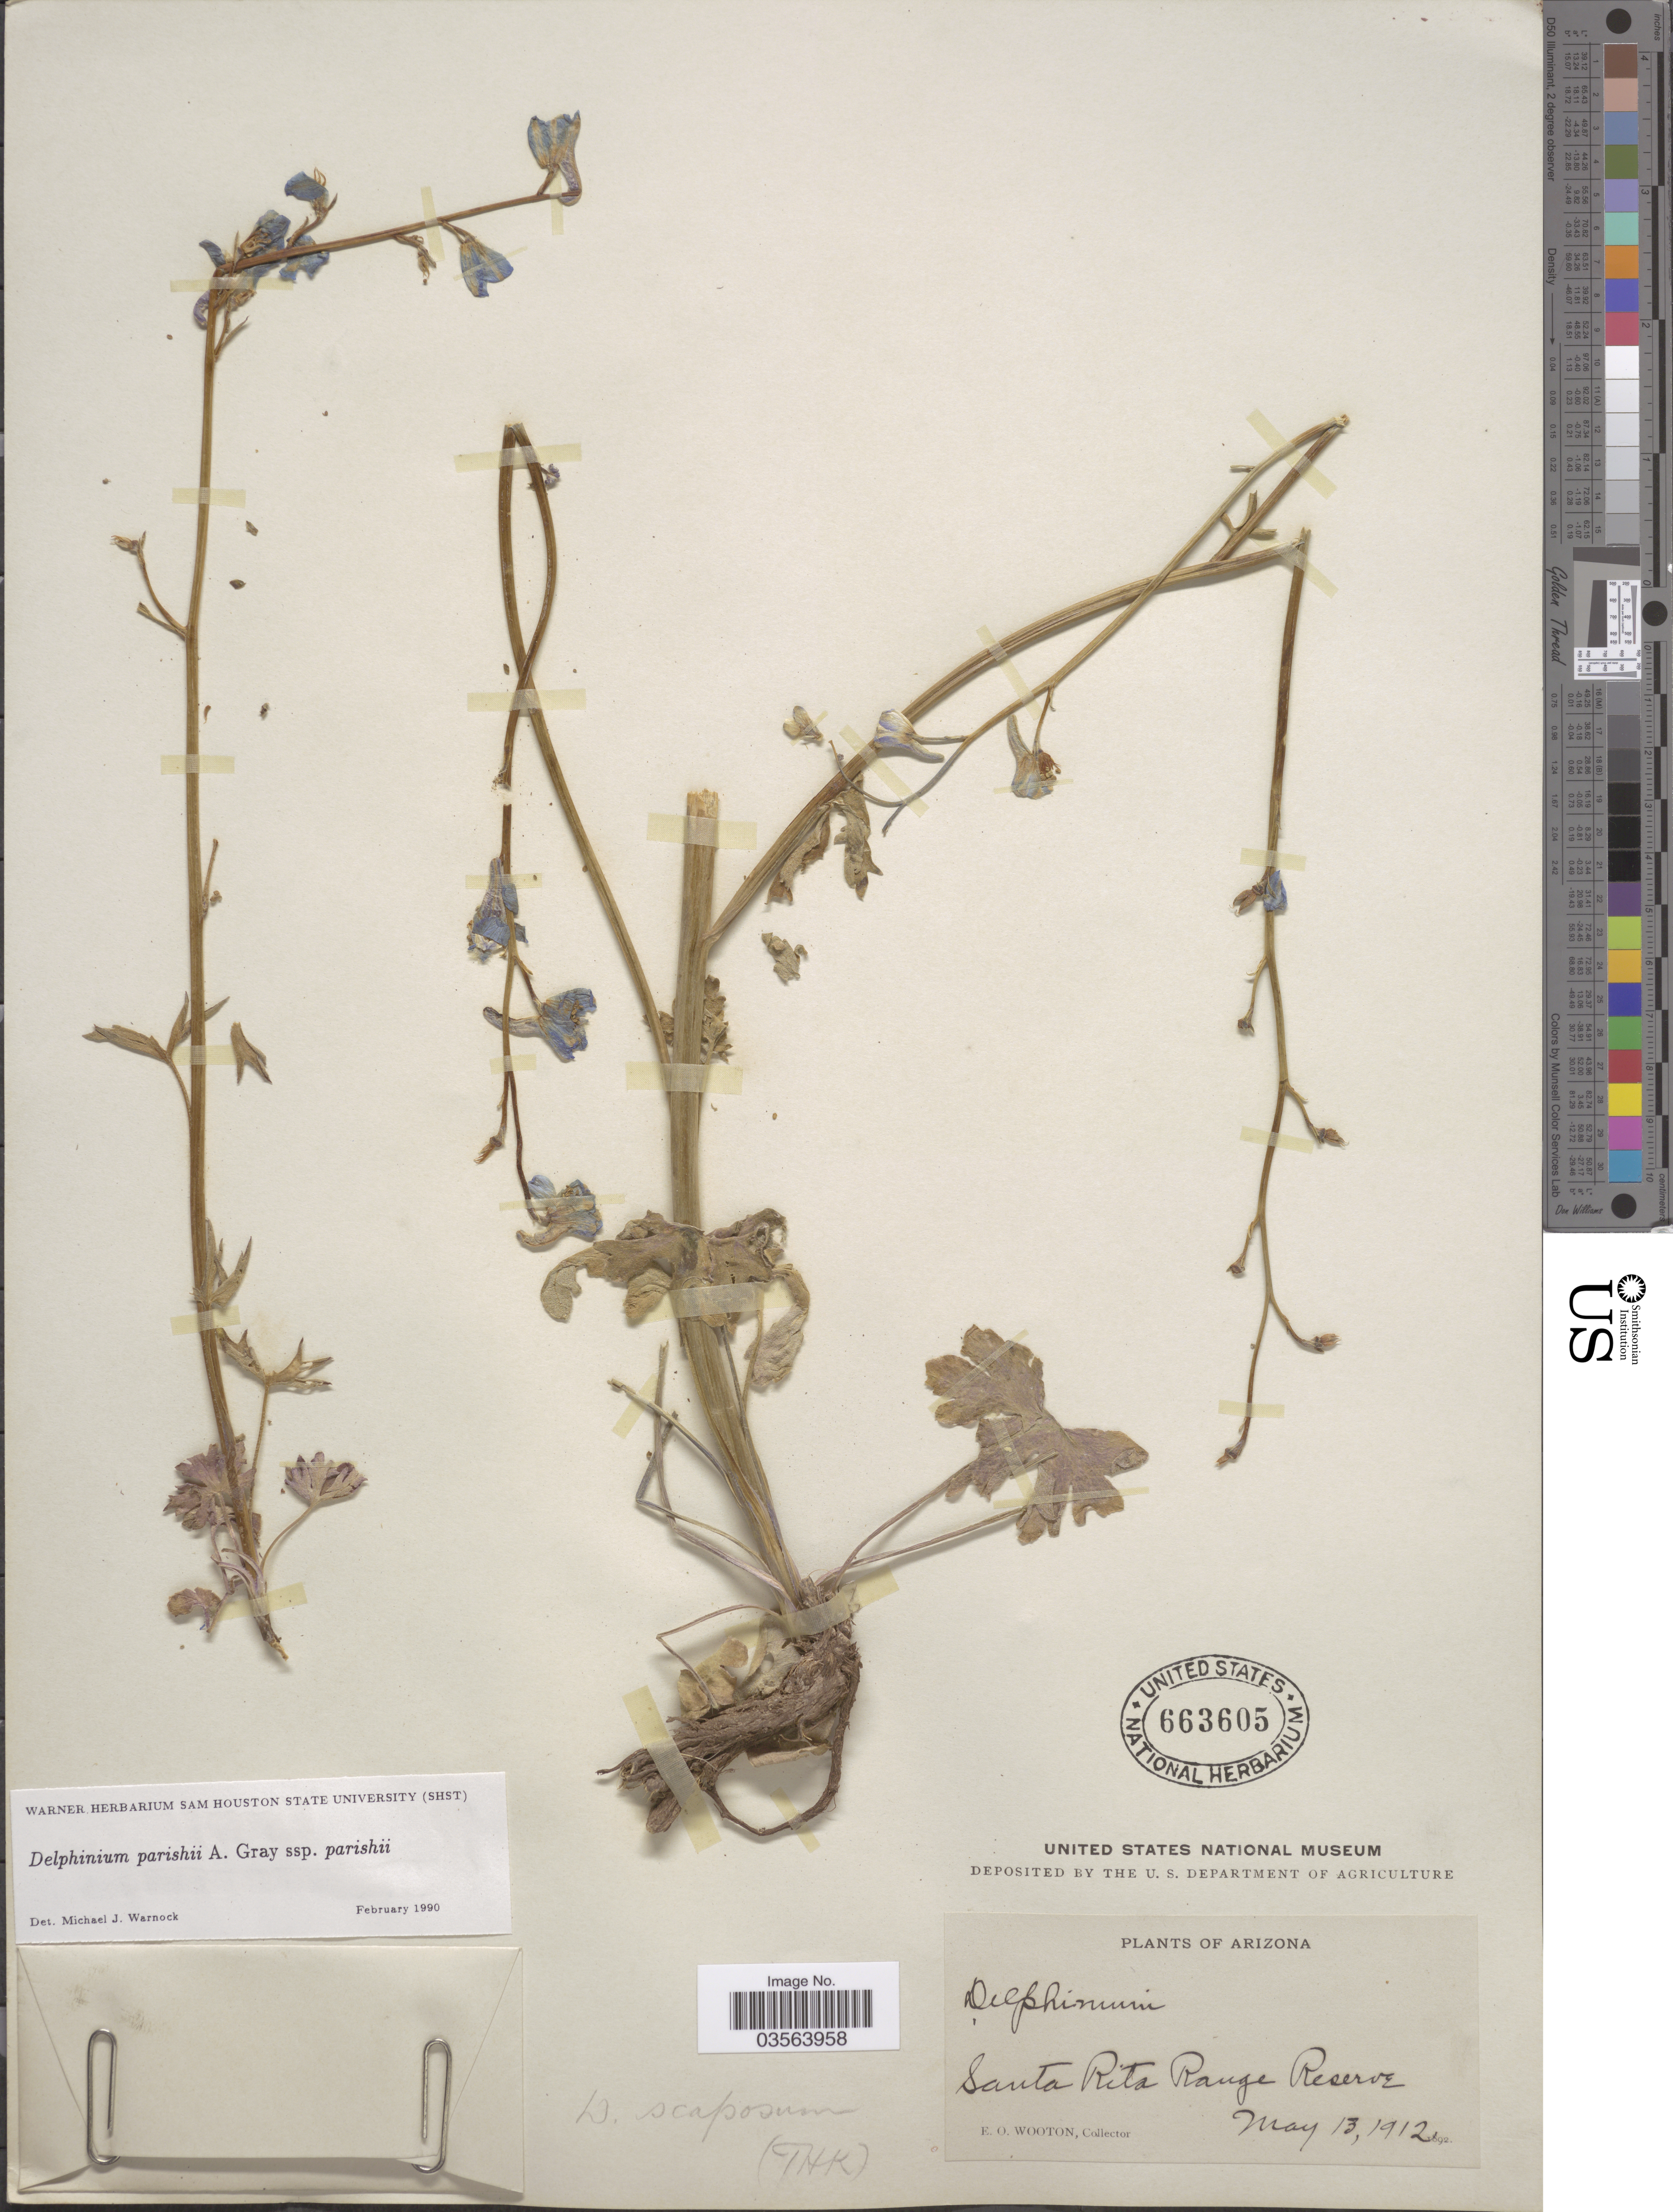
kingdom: Plantae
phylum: Tracheophyta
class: Magnoliopsida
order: Ranunculales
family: Ranunculaceae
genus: Delphinium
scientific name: Delphinium parishii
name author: A. Gray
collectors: E. O. Wooton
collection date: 1912-05-13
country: United States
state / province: Arizona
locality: Santa Rita Range Reserve.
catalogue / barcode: US 663605